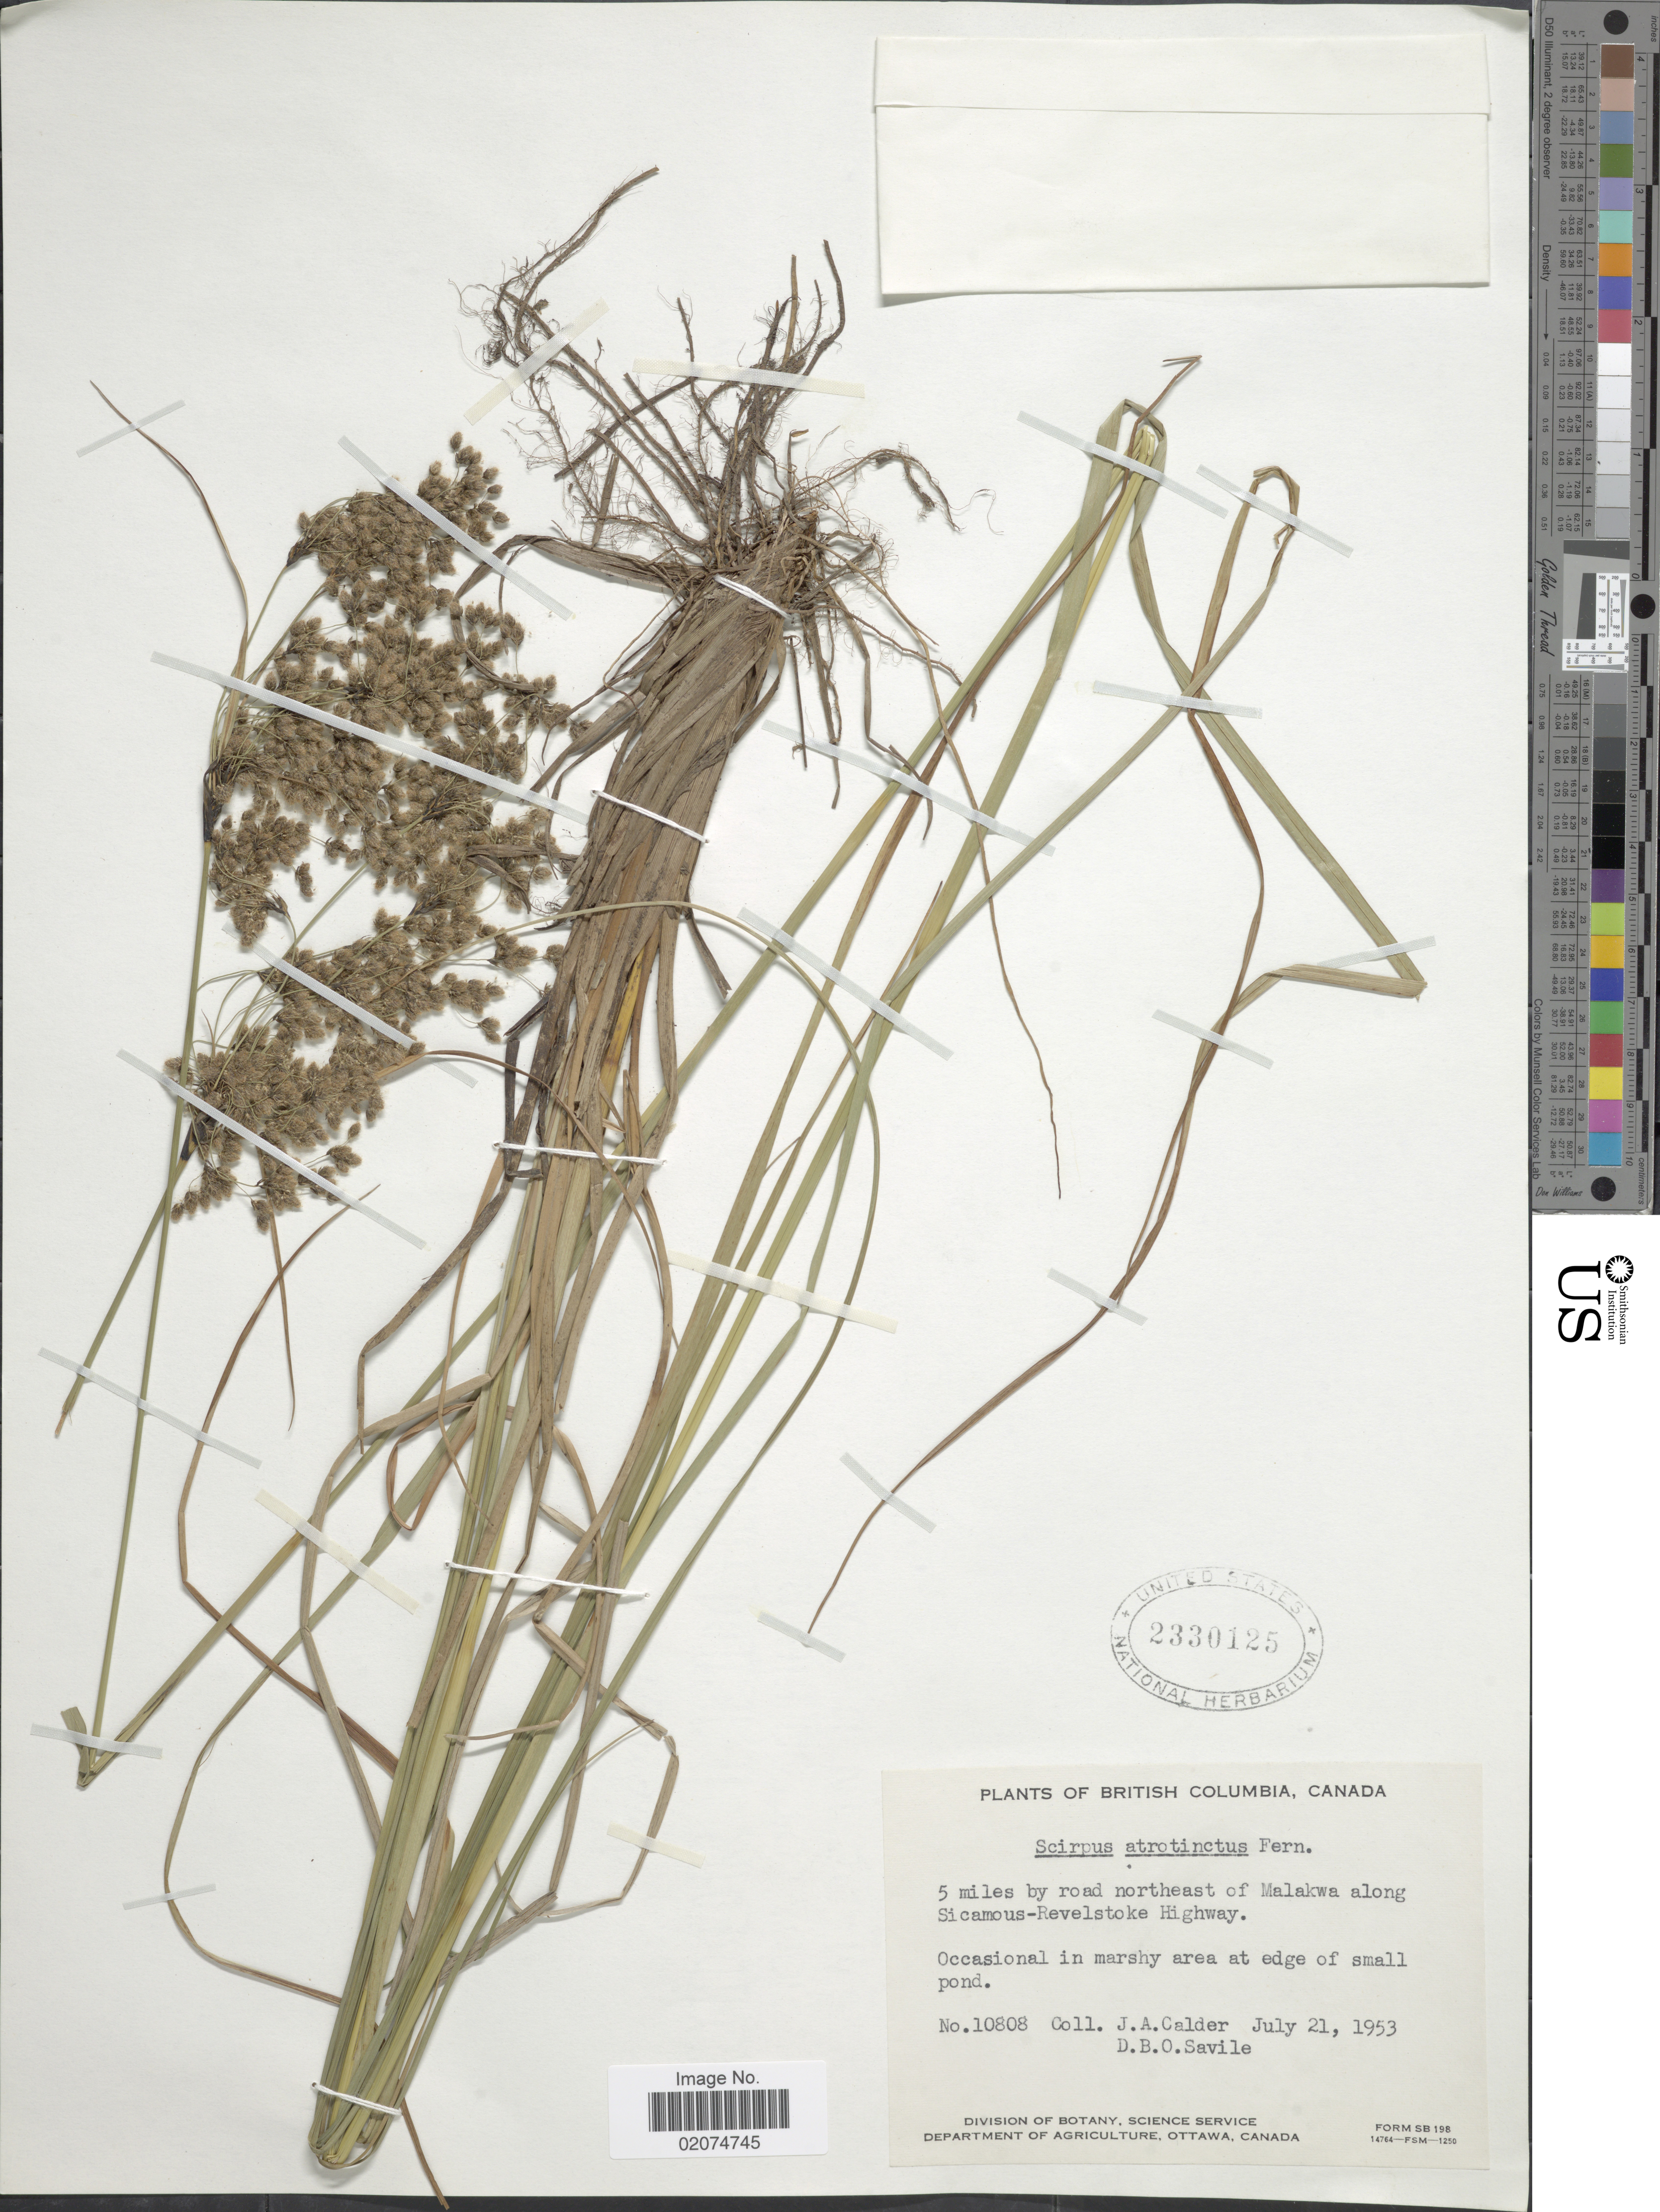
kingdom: Plantae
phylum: Tracheophyta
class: Liliopsida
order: Poales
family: Cyperaceae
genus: Scirpus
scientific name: Scirpus atrocinctus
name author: Fernald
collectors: J. A. Calder & D. Savile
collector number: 10808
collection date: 1953-07-21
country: Canada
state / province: British Columbia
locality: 5 miles by road northeast of Malakawa along Sicamous-Revelstoke Highway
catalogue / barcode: US 2330125